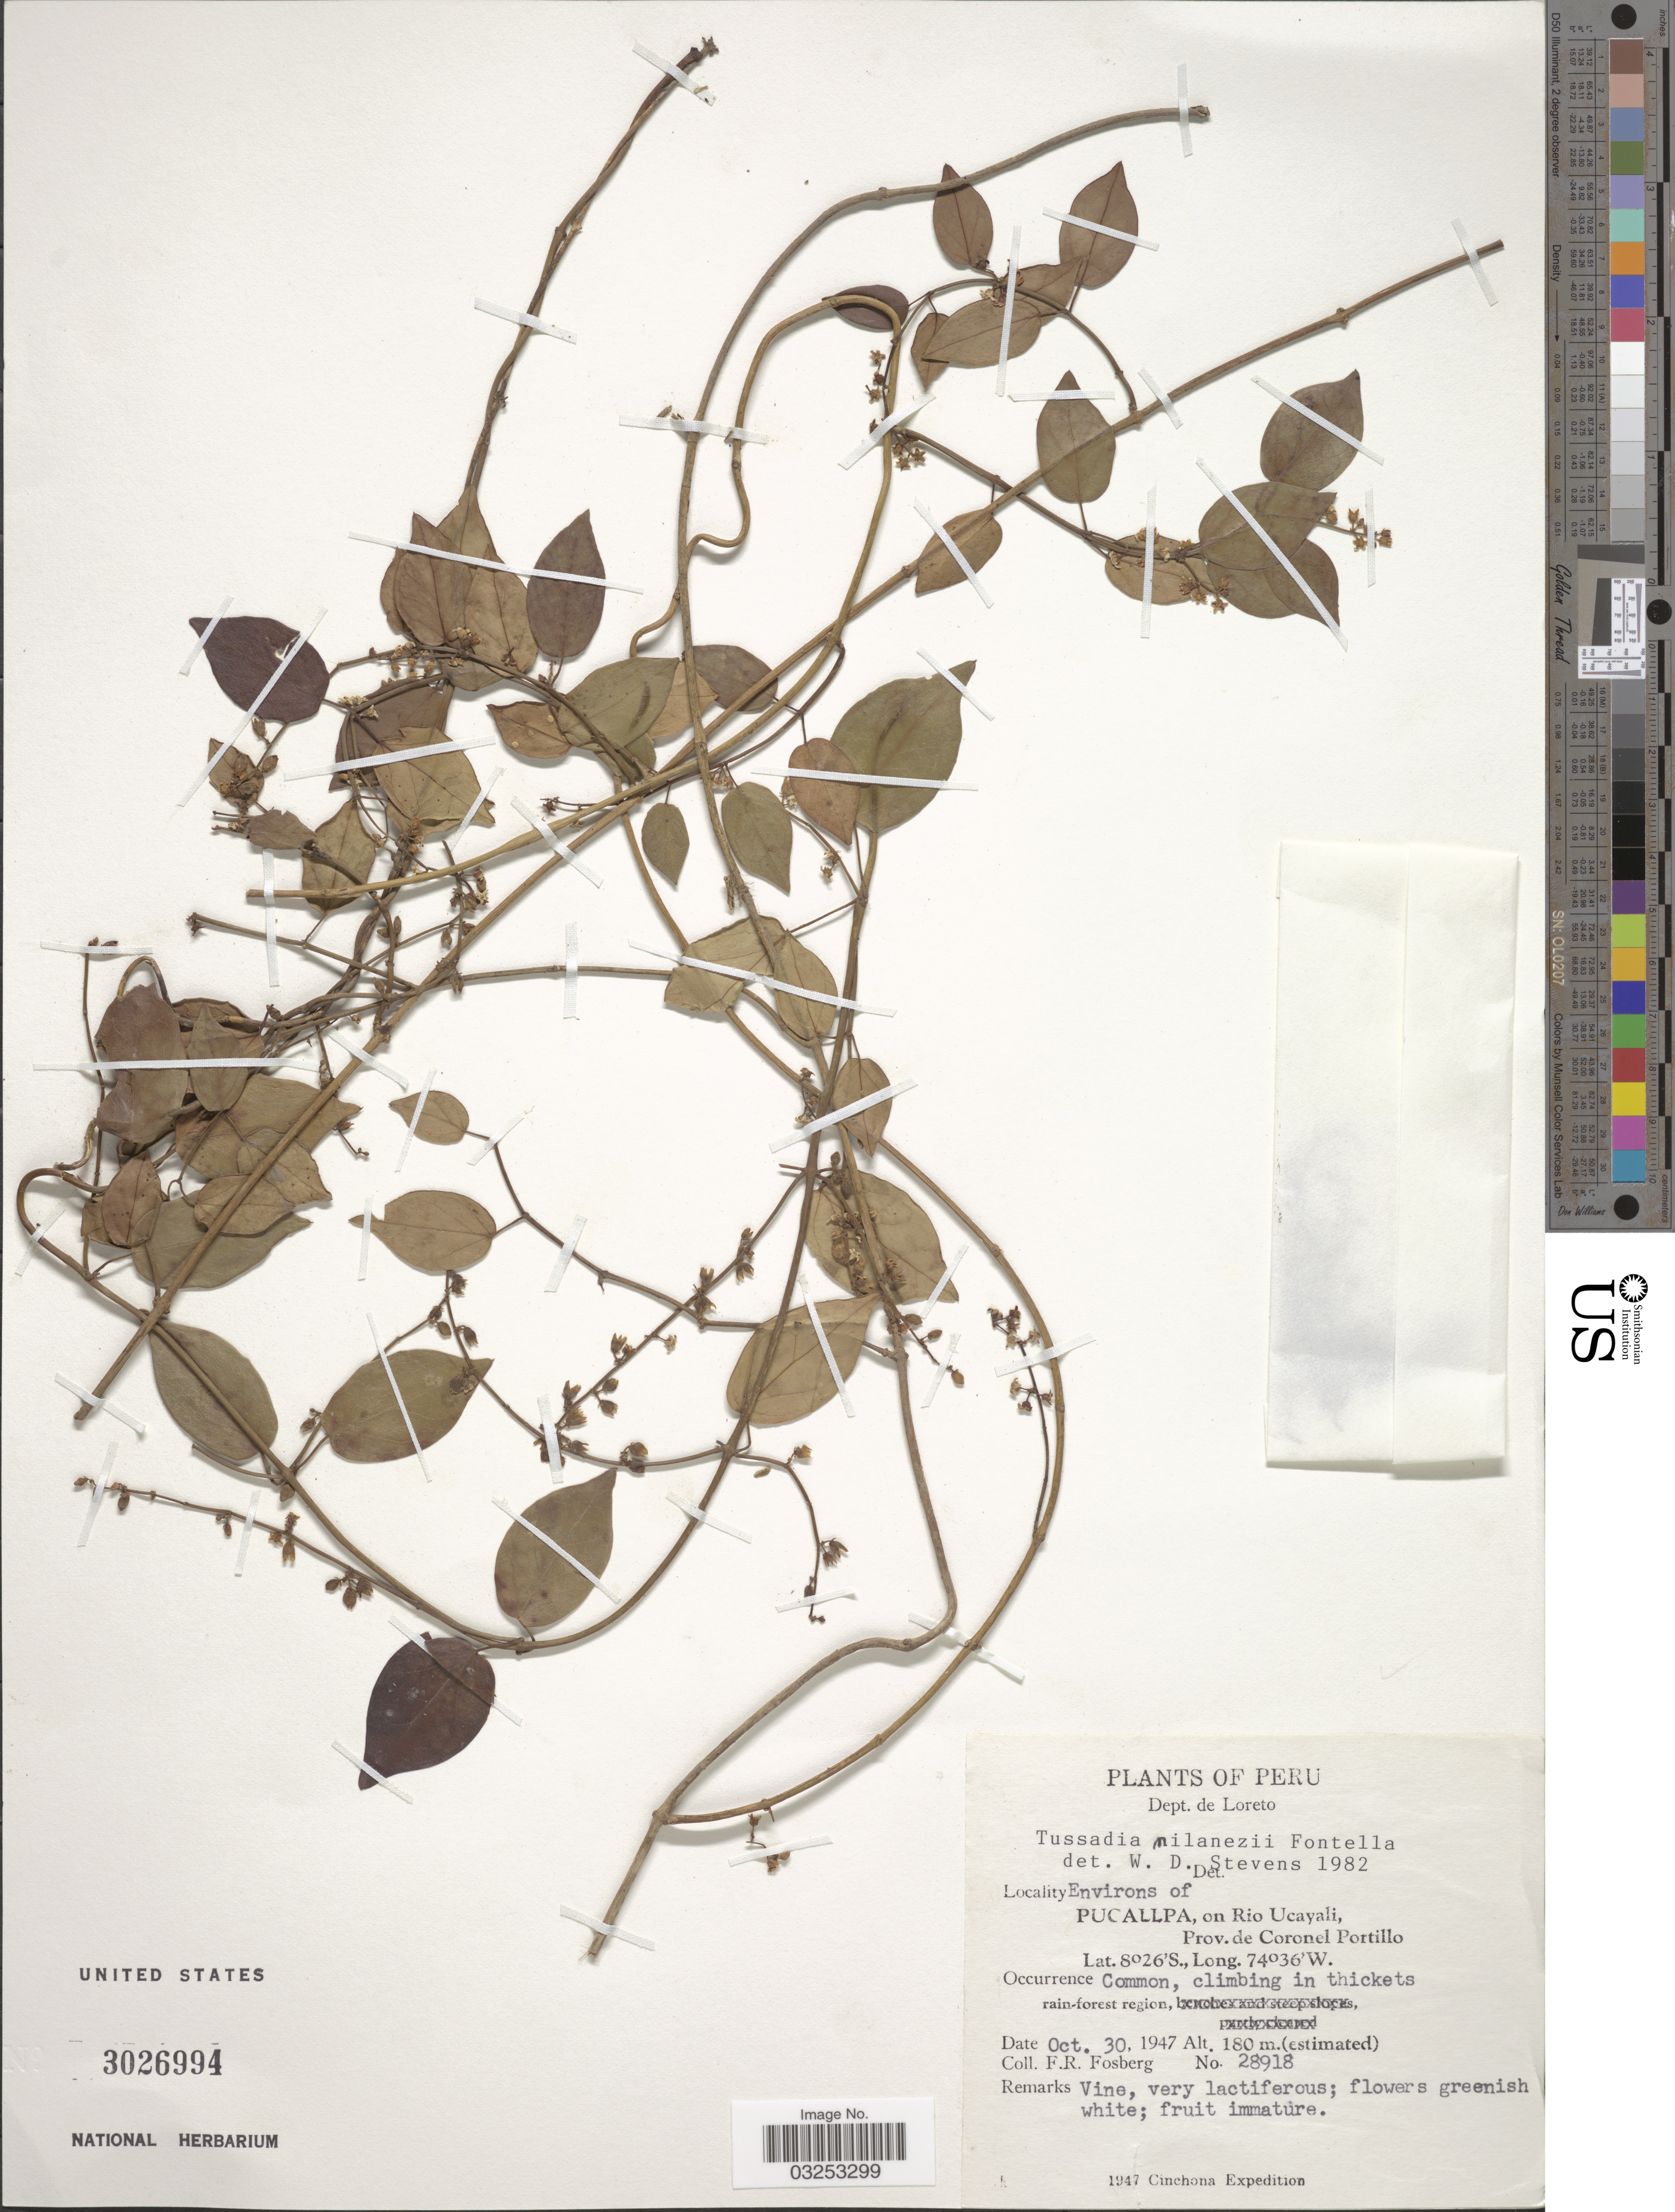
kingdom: Plantae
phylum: Tracheophyta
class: Magnoliopsida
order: Gentianales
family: Apocynaceae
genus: Tassadia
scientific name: Tassadia milanezii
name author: Fontella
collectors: F. R. Fosberg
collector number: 28918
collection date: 1947-10-30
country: Peru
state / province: Loreto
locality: Dept. de Loreto. Environs of Pucallpa, on Rio Ucayali, Prov. de Coronel Portillo.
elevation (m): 180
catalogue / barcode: US 3026994